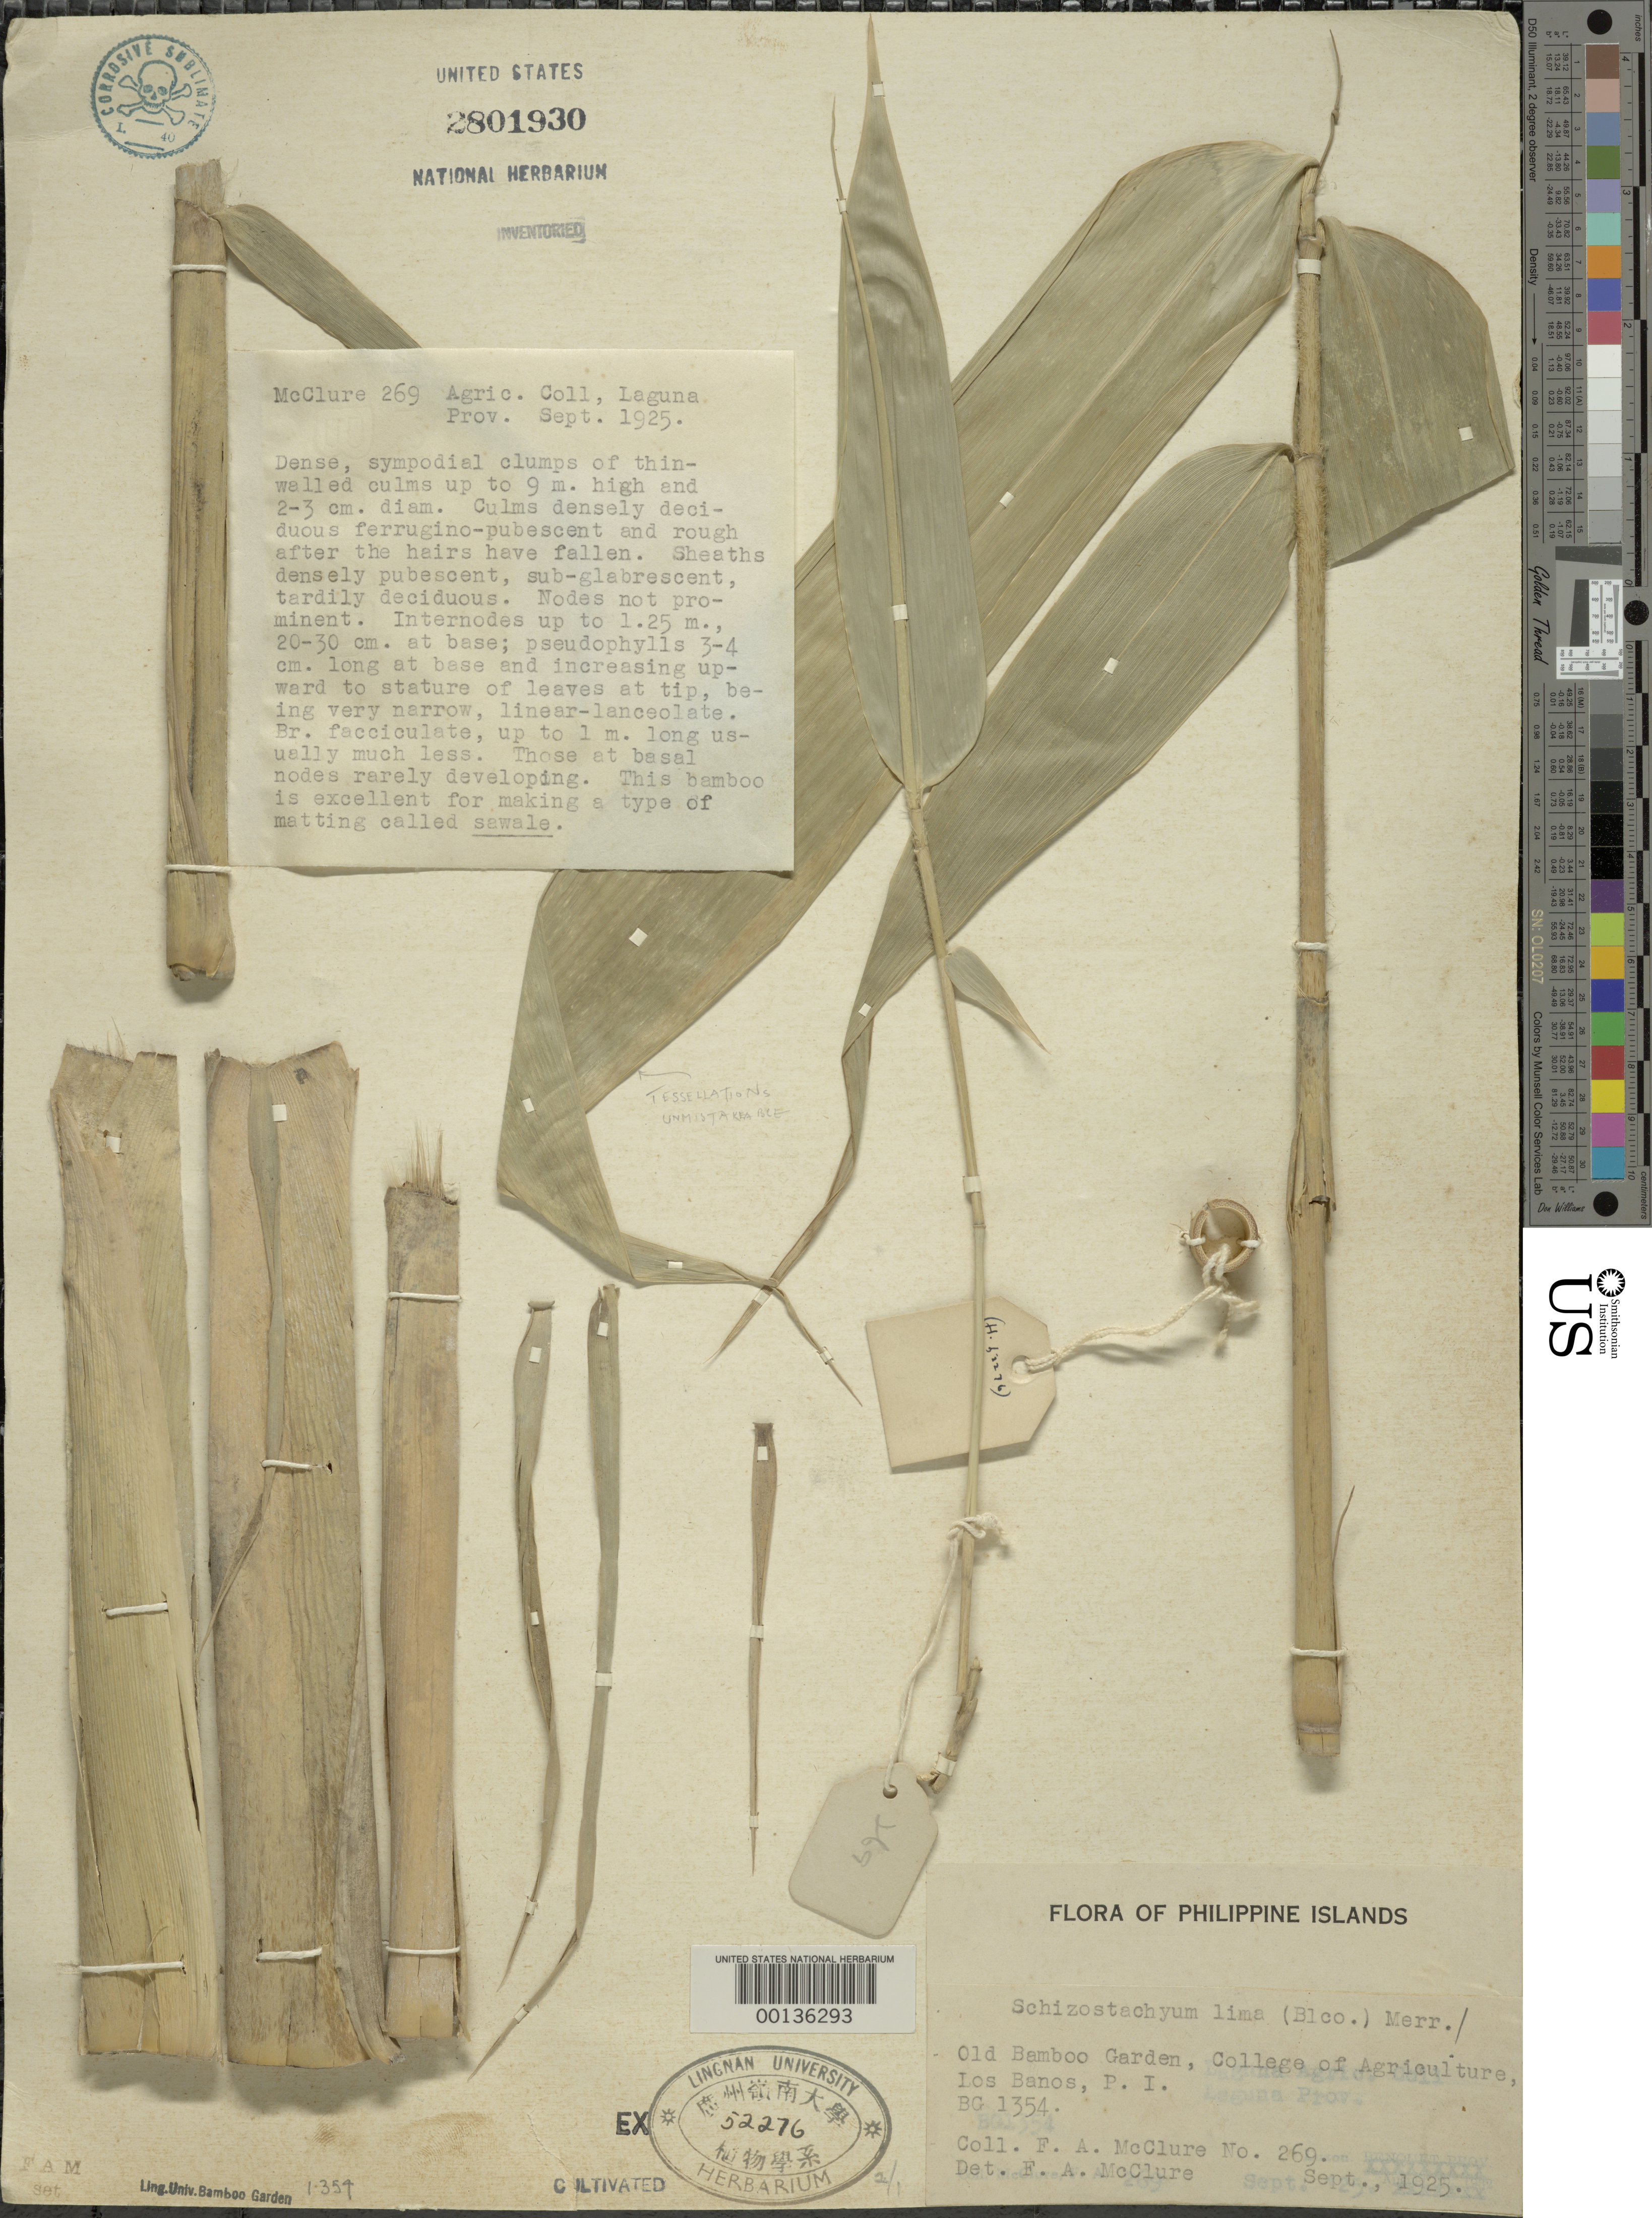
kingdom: Plantae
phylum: Tracheophyta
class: Liliopsida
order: Poales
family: Poaceae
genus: Schizostachyum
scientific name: Schizostachyum lima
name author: (Blanco) Merr.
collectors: F. A. McClure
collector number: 269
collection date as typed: Sep 1925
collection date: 1925-09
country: Philippines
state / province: Calabarzon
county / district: Laguna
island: Luzon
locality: Los banos, college of agric., bg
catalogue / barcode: US 2801930